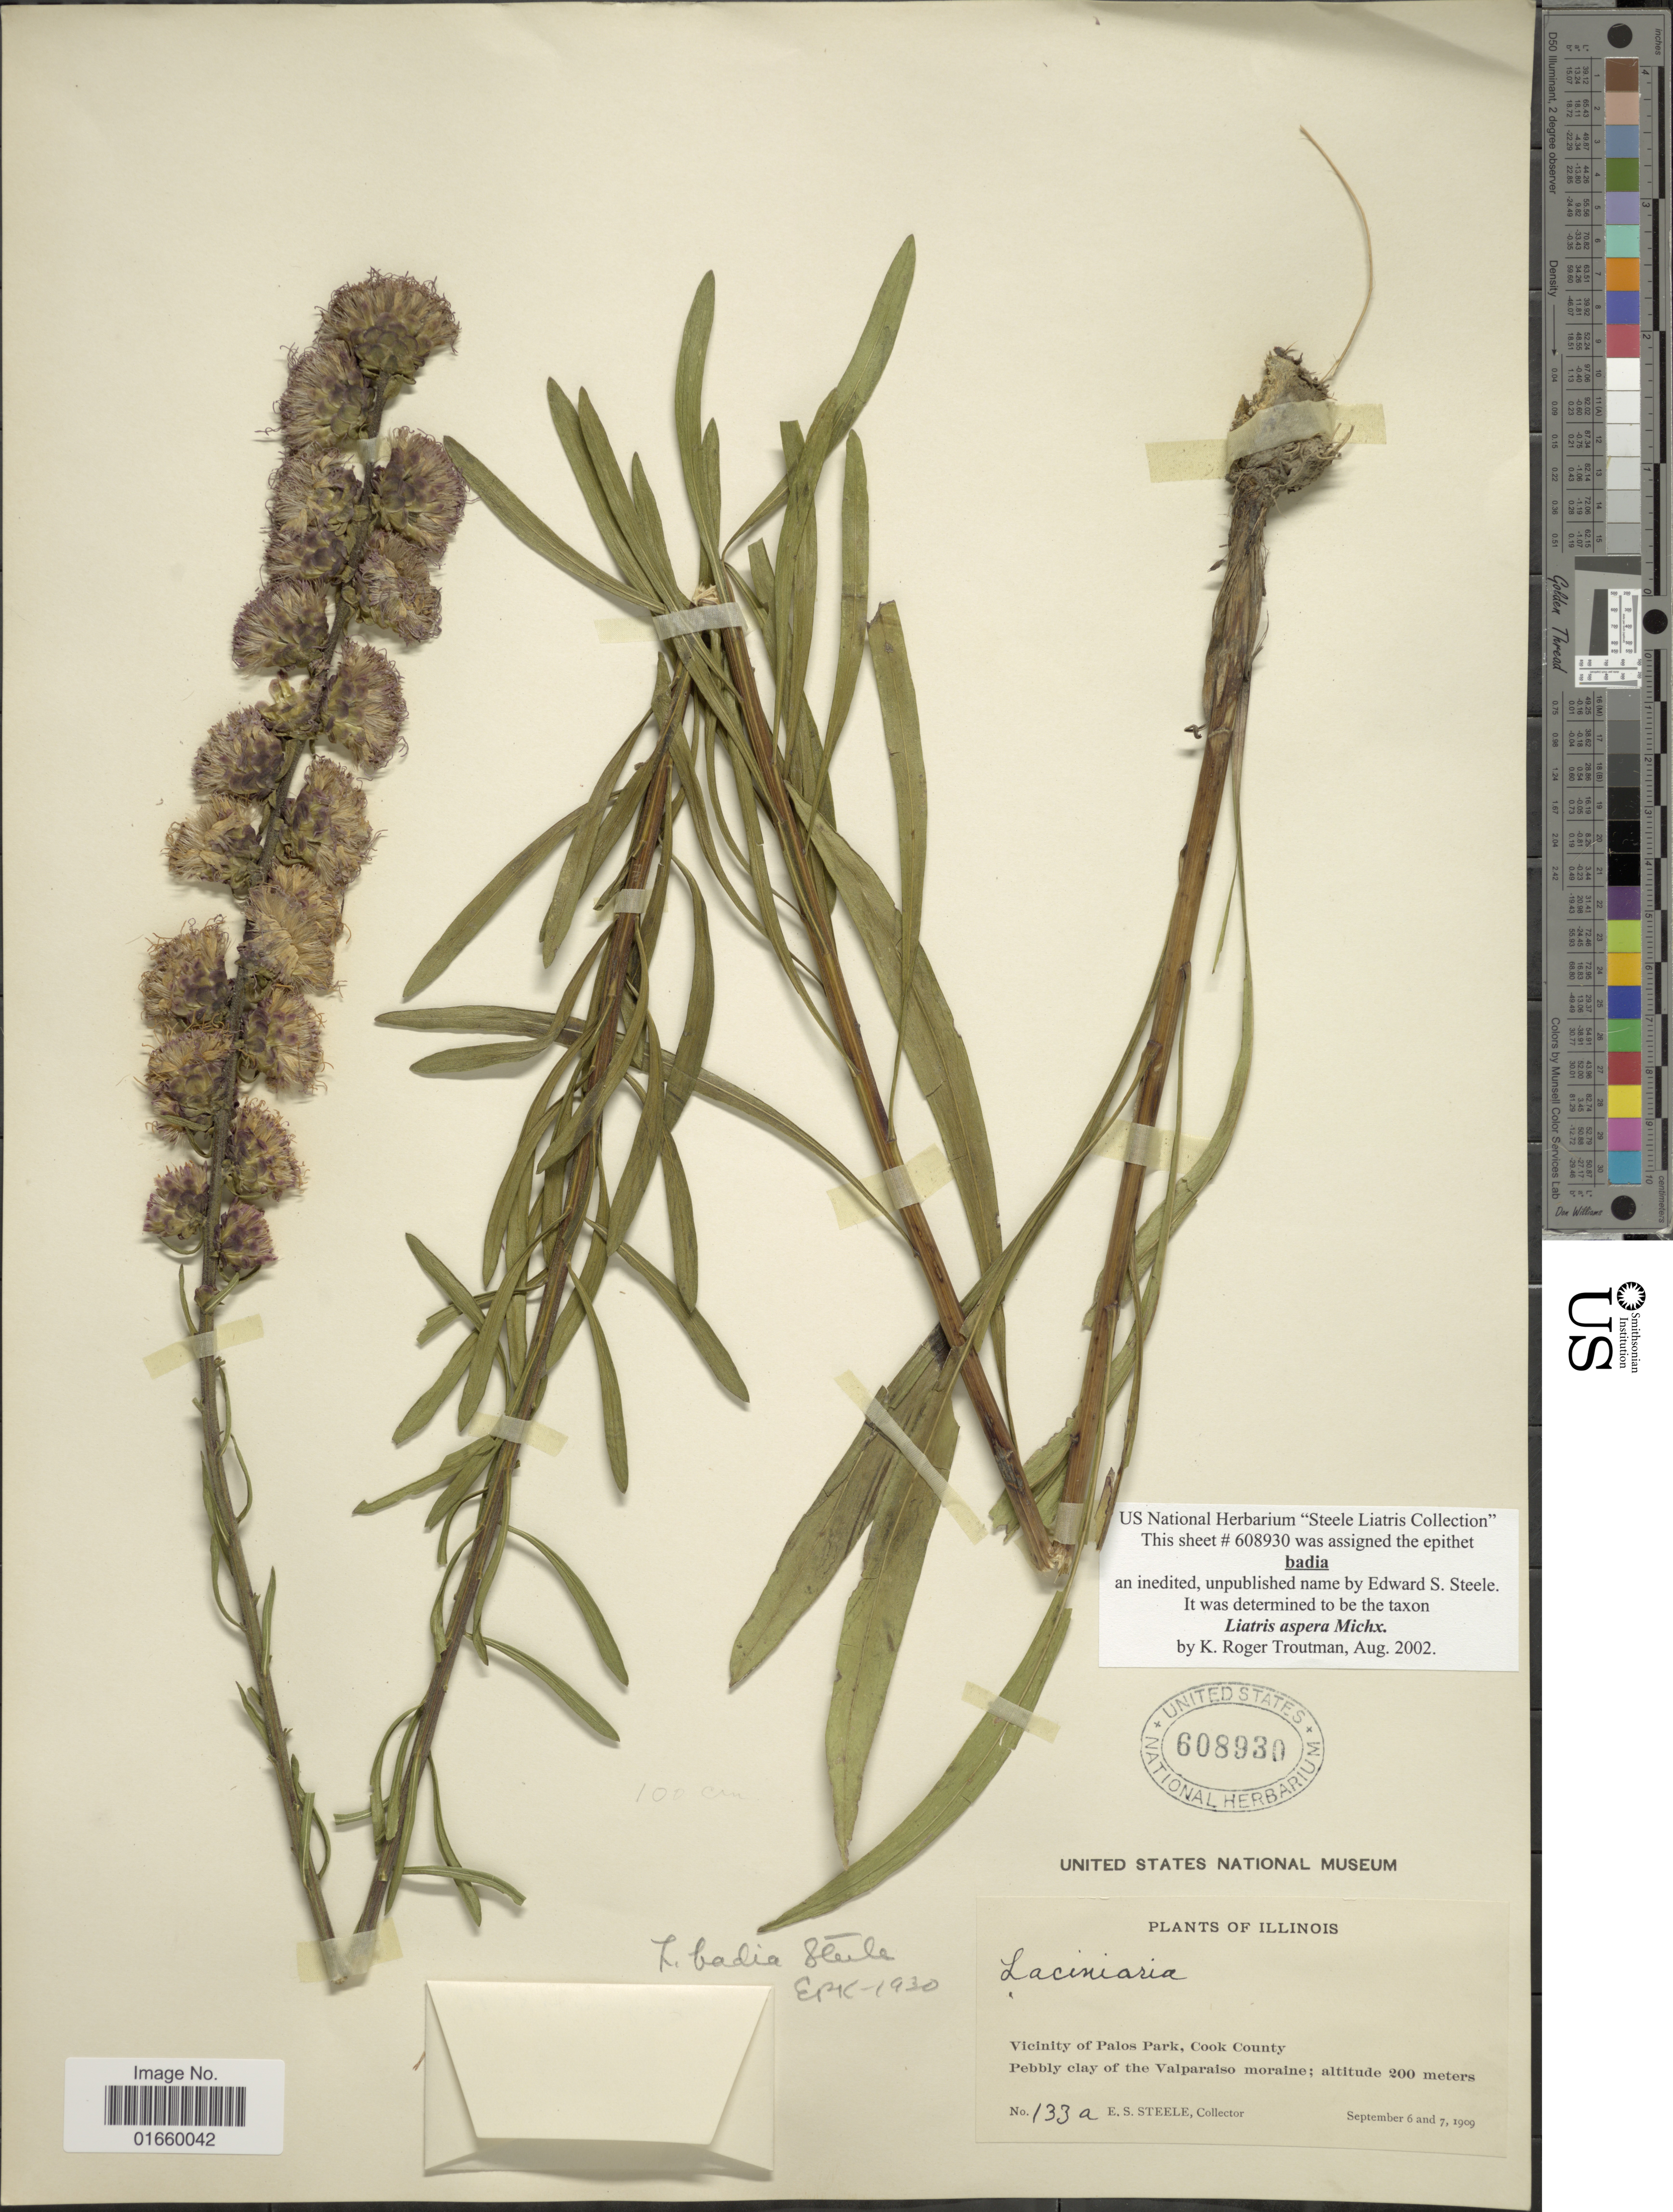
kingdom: Plantae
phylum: Tracheophyta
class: Magnoliopsida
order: Asterales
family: Asteraceae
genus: Liatris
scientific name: Liatris aspera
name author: Michx.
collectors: E. Steele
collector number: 133a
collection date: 1909-09-06/1909-09-07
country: United States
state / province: Illinois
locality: Vicinity of Palos Park, Cook County, Pebbly clay of the Valparaiso moraine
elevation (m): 200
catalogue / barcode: US 608930